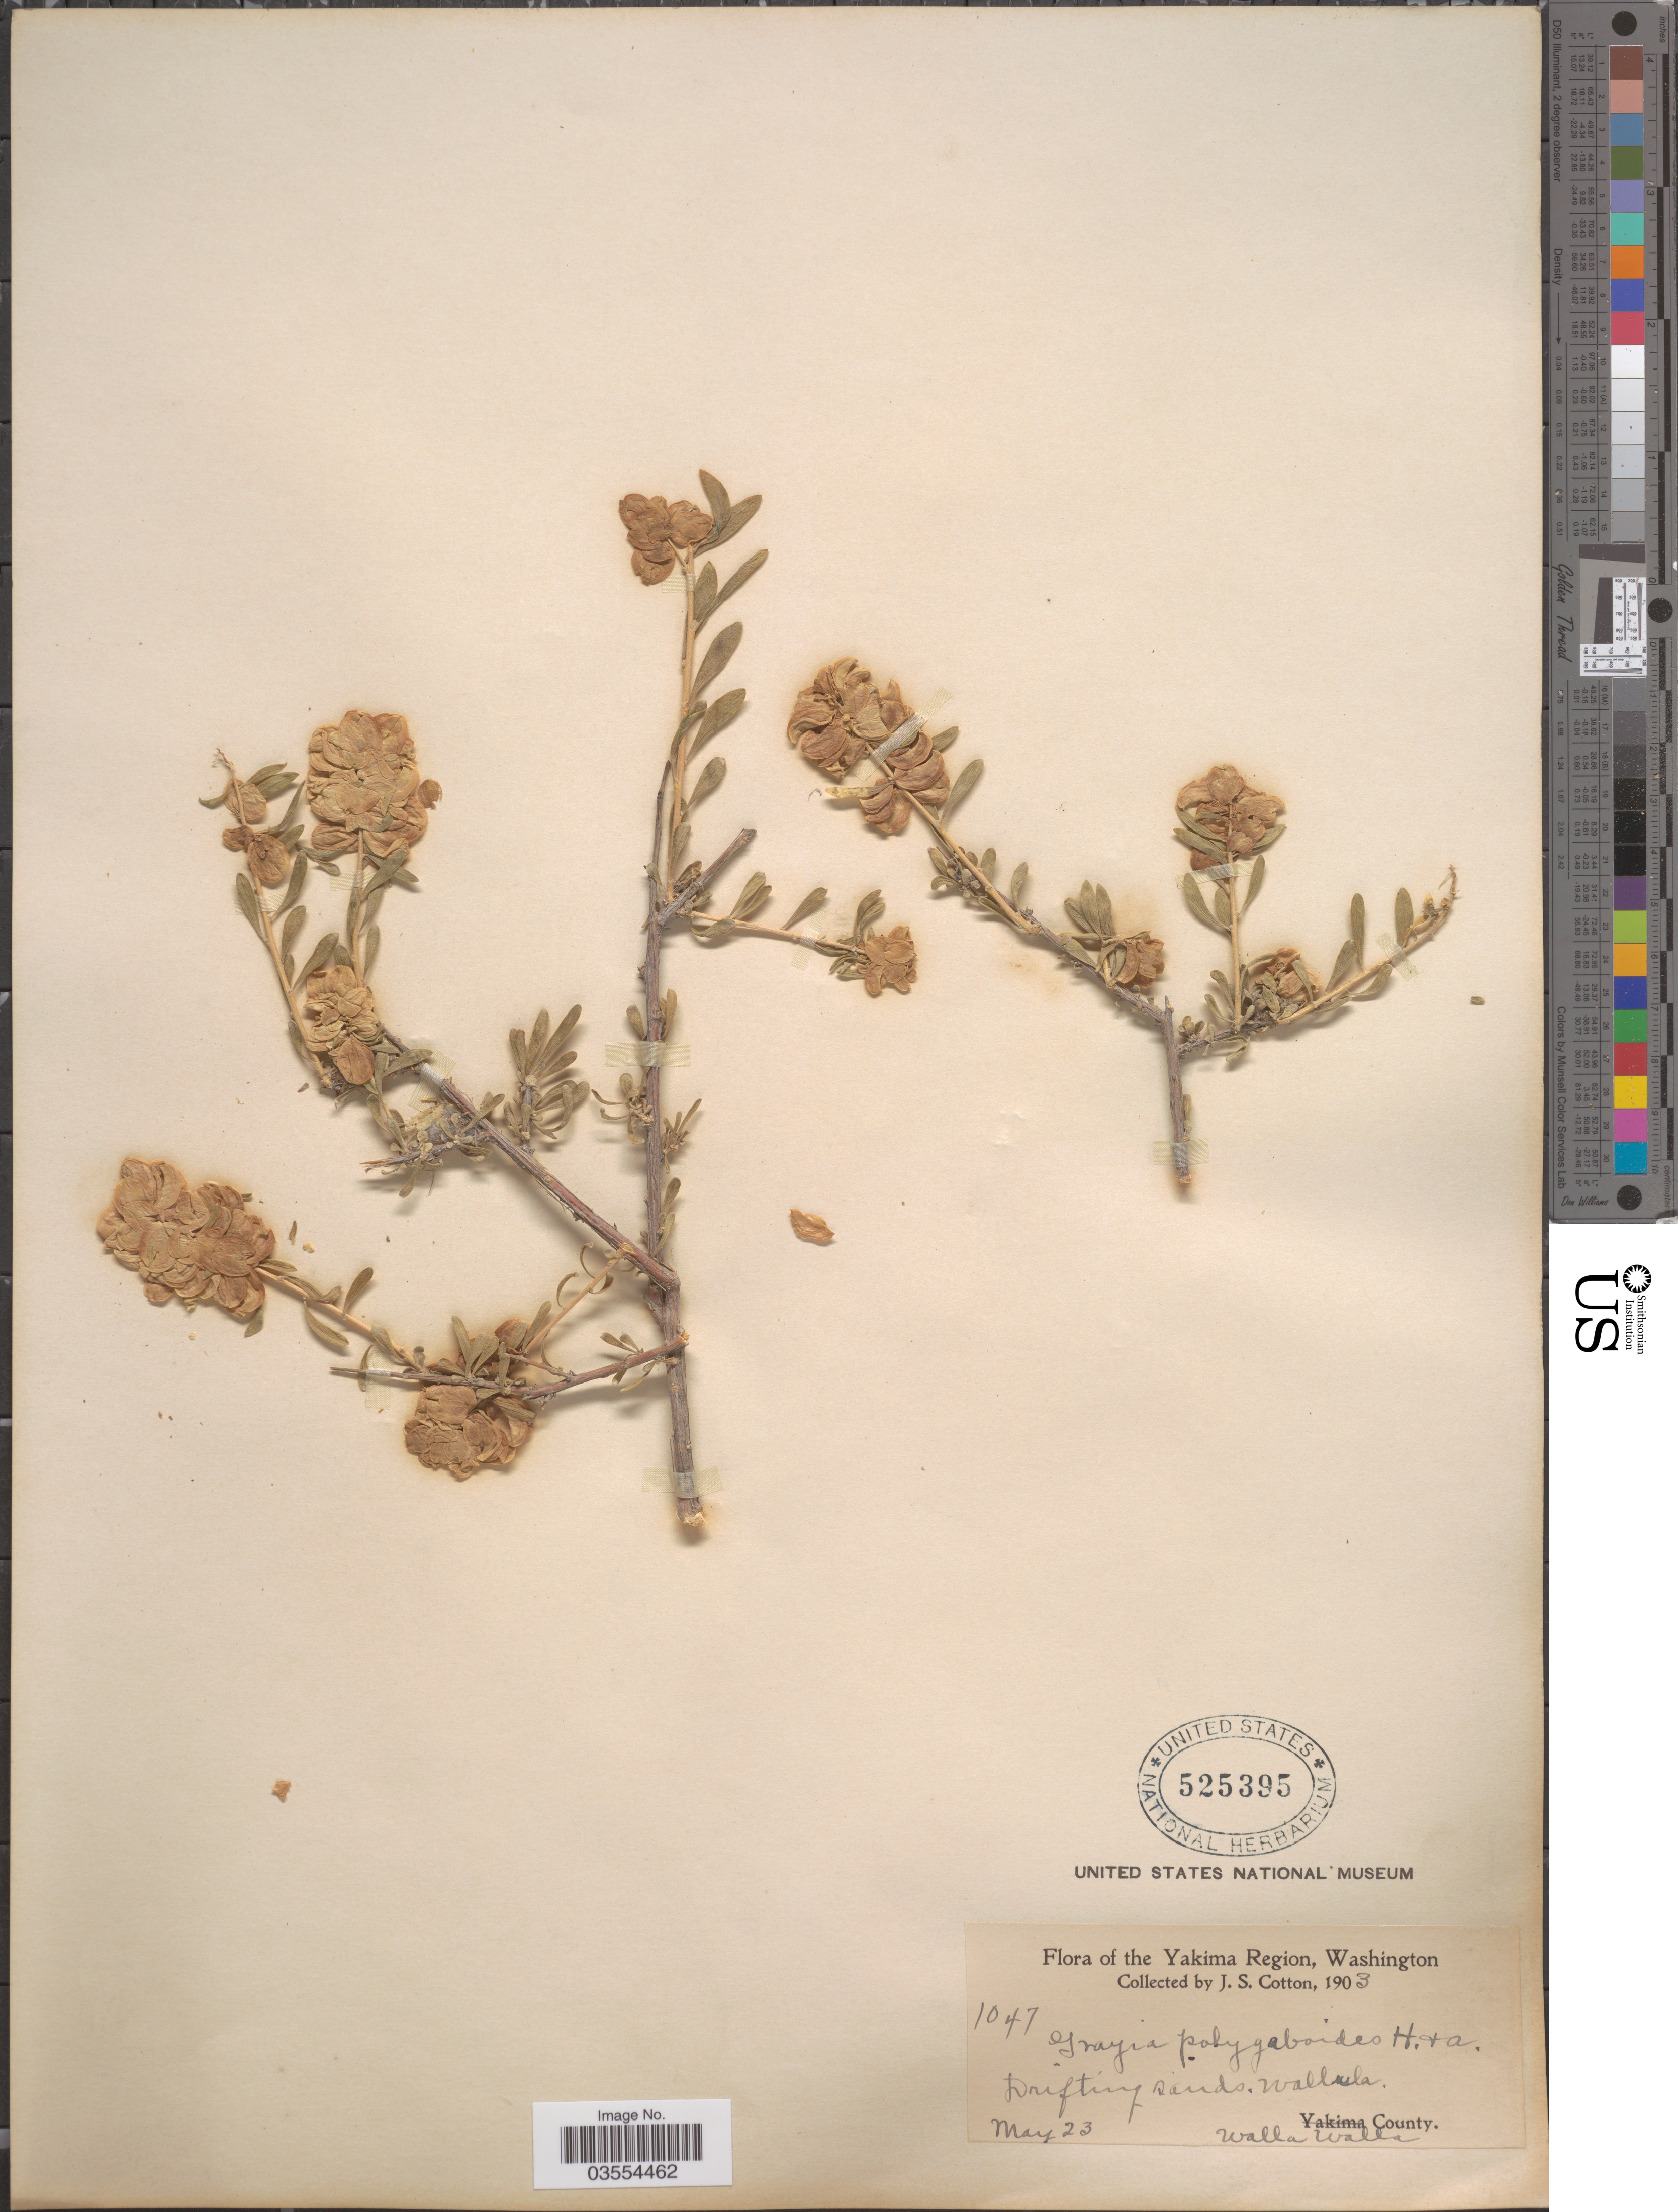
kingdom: Plantae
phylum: Tracheophyta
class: Magnoliopsida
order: Caryophyllales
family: Amaranthaceae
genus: Grayia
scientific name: Grayia spinosa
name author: (Hook.) Moq.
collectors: J. S. Cotton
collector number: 1047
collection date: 1903-05-23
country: United States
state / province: Washington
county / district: Walla Walla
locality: Yakima Region. Wallula. Walla Walla County.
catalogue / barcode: US 525395